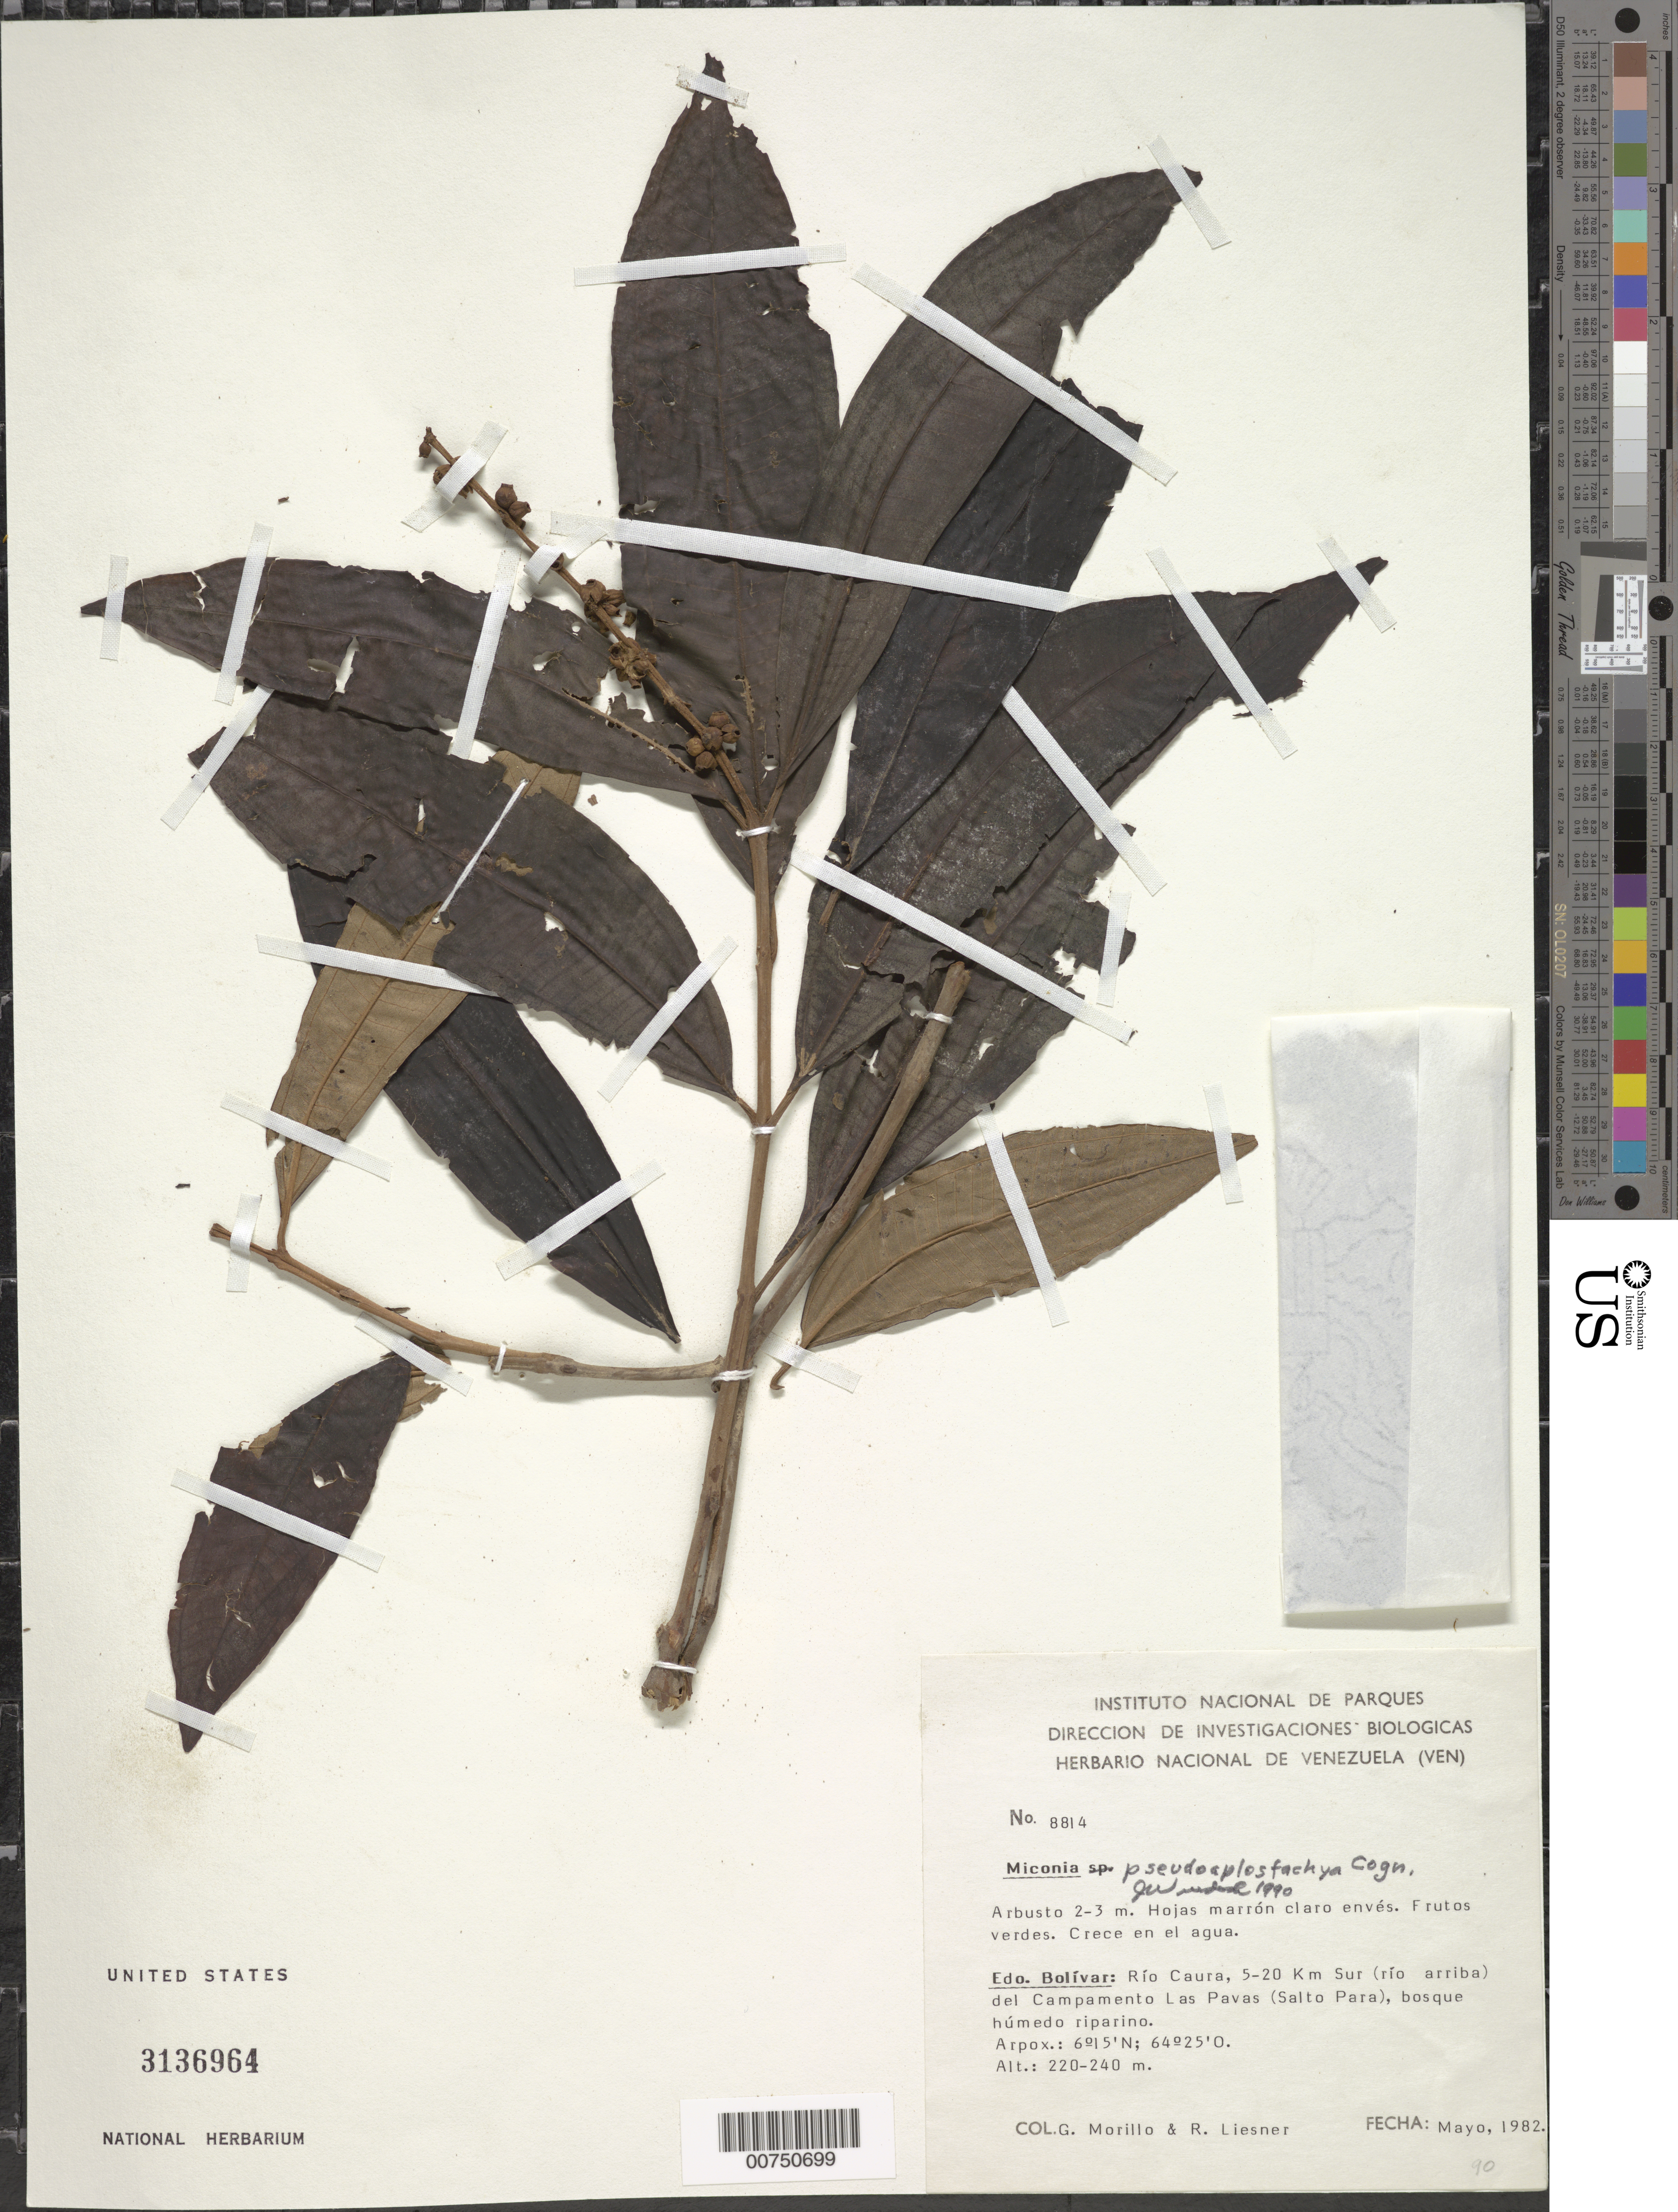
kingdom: Plantae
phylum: Tracheophyta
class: Magnoliopsida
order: Myrtales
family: Melastomataceae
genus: Miconia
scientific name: Miconia pseudoaplostachya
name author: Cogn.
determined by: Wurdack, John J., (US), US (UNITED STATES)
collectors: G. Morillo & R. L. Liesner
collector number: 8814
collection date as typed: May-82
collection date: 1982-05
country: Venezuela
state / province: Bolívar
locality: Río Caura, 5-20 km Sur (río arriba) del Campamento Las Pavas (Salto Para)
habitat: Bosque húmedo riparino; crece en el agua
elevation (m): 220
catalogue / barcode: US 3136964